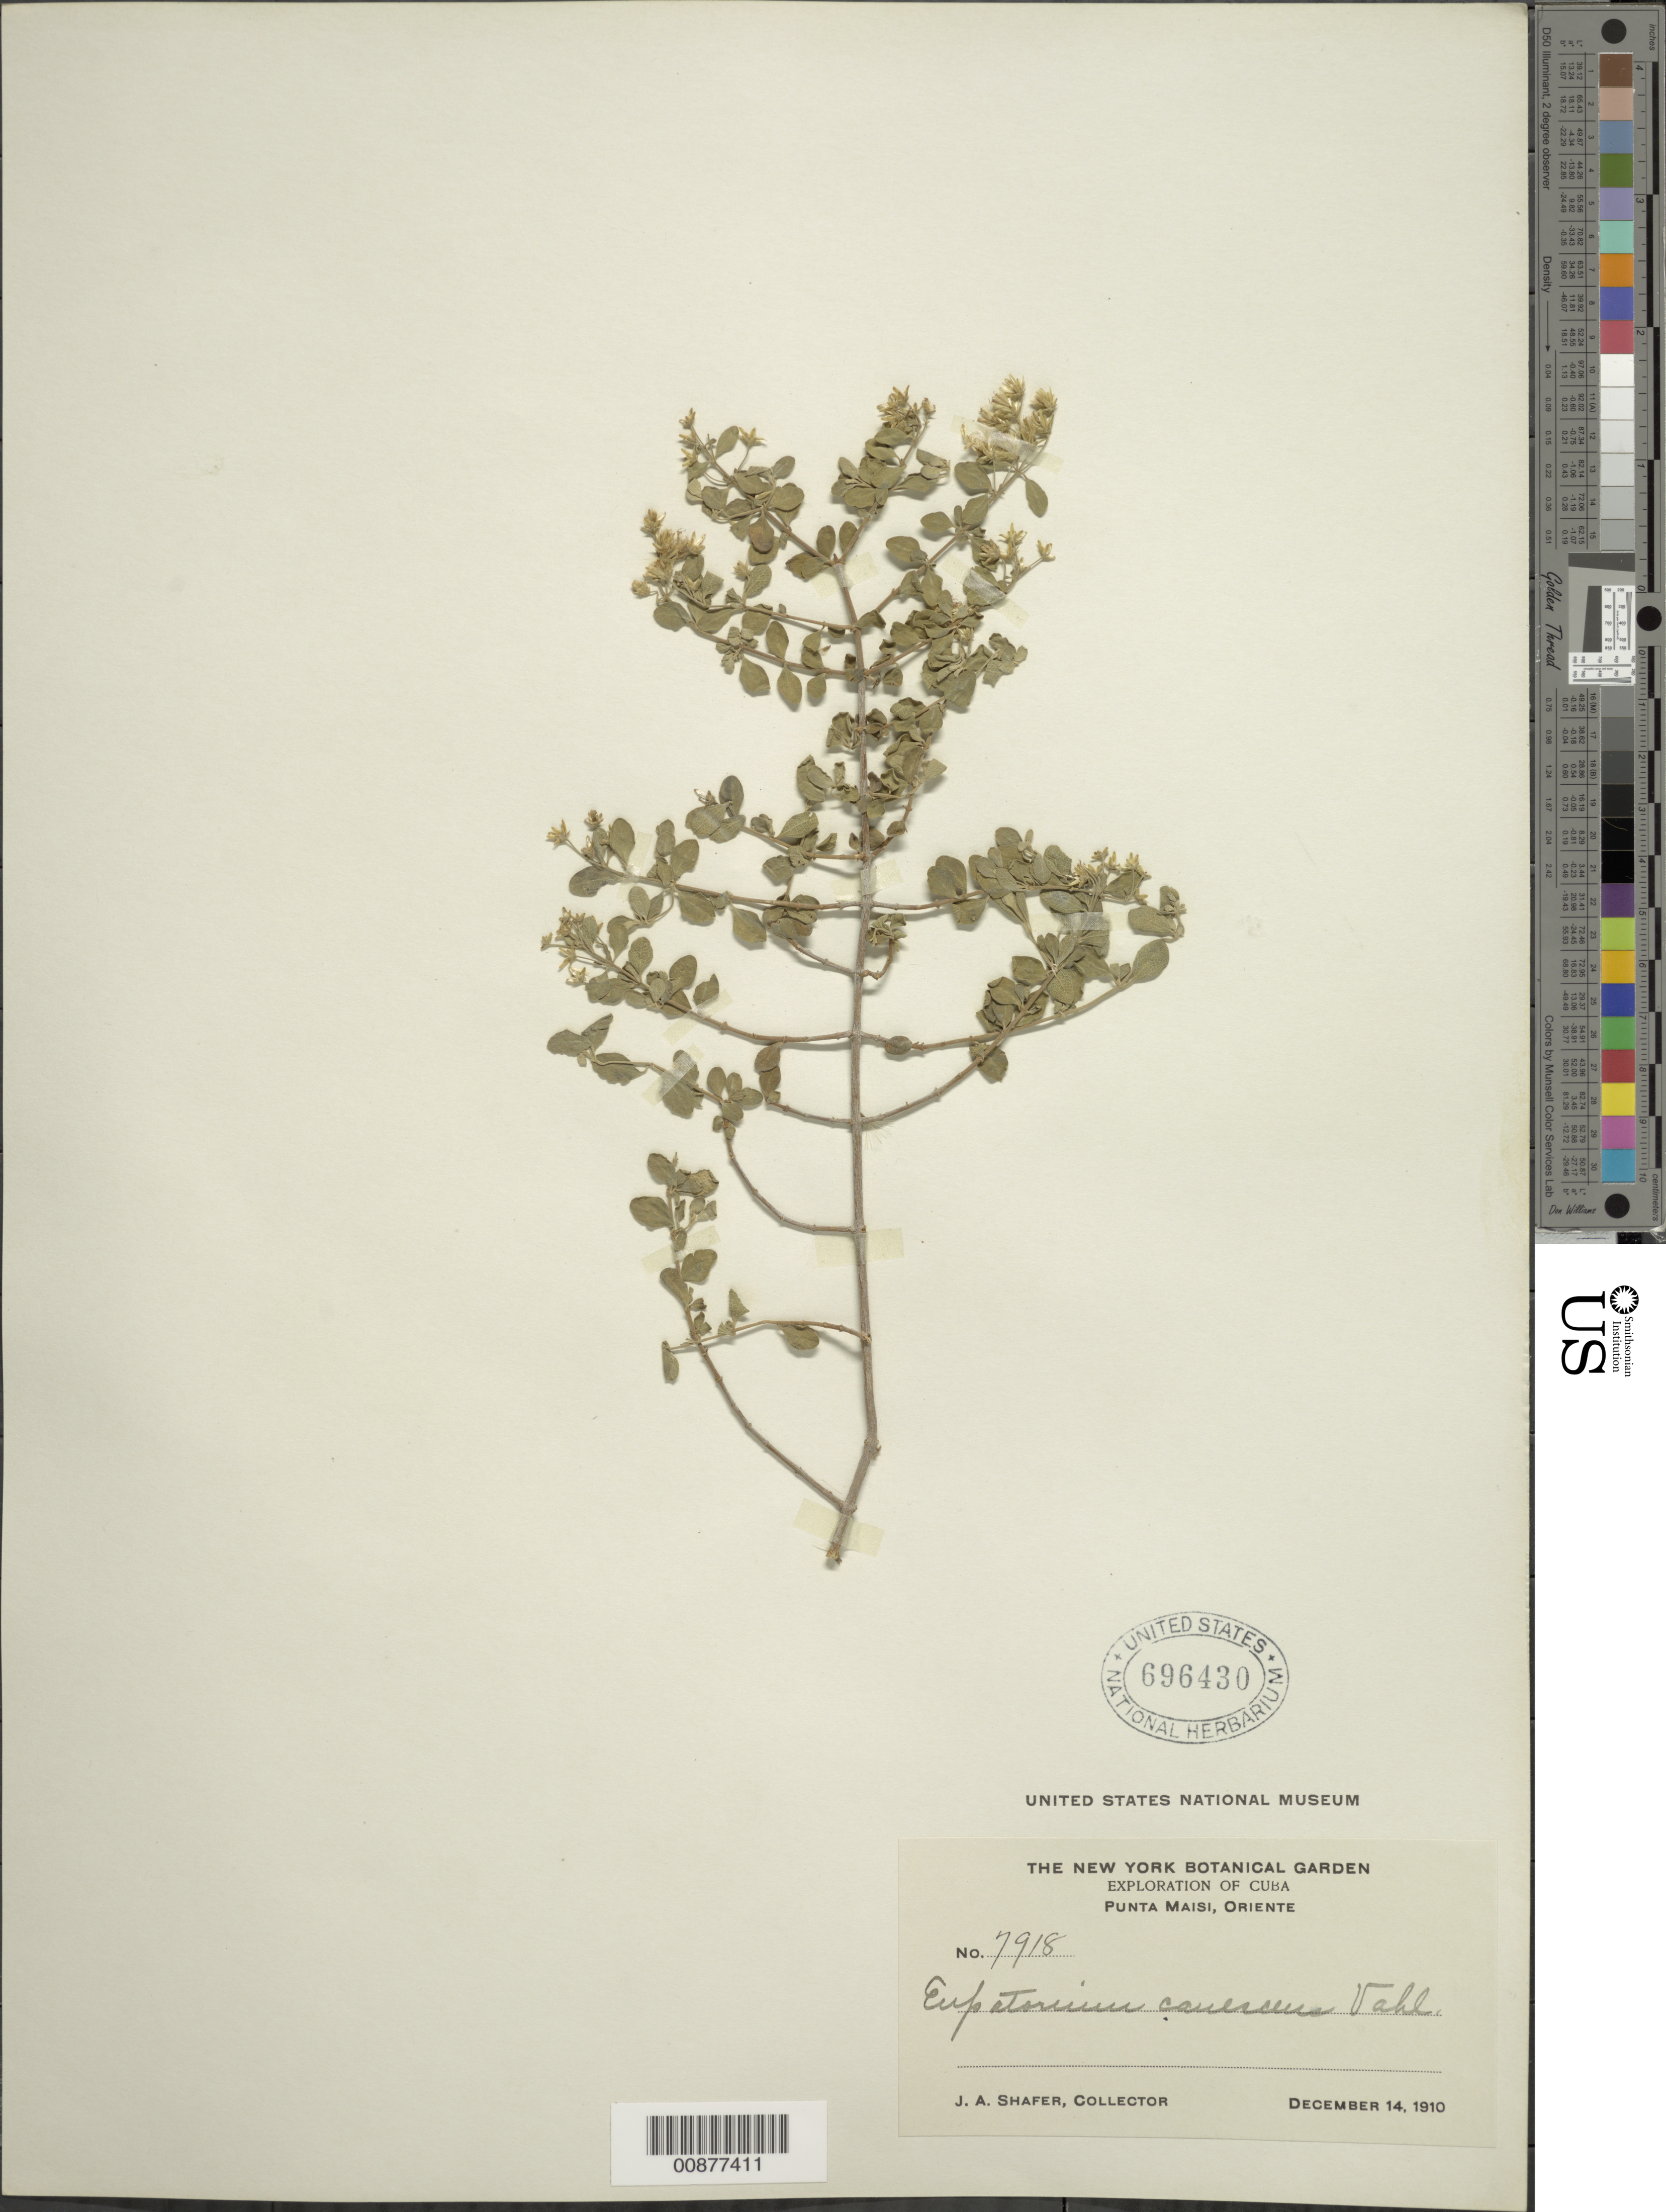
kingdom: Plantae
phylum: Tracheophyta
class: Magnoliopsida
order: Asterales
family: Asteraceae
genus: Chromolaena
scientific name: Chromolaena sinuata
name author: (Lam.) R.M. King & H. Rob.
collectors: J. A. Shafer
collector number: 7918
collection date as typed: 14 Dec 1910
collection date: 1910-12-14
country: Cuba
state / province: Oriente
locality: Punta Maisi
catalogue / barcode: US 696430